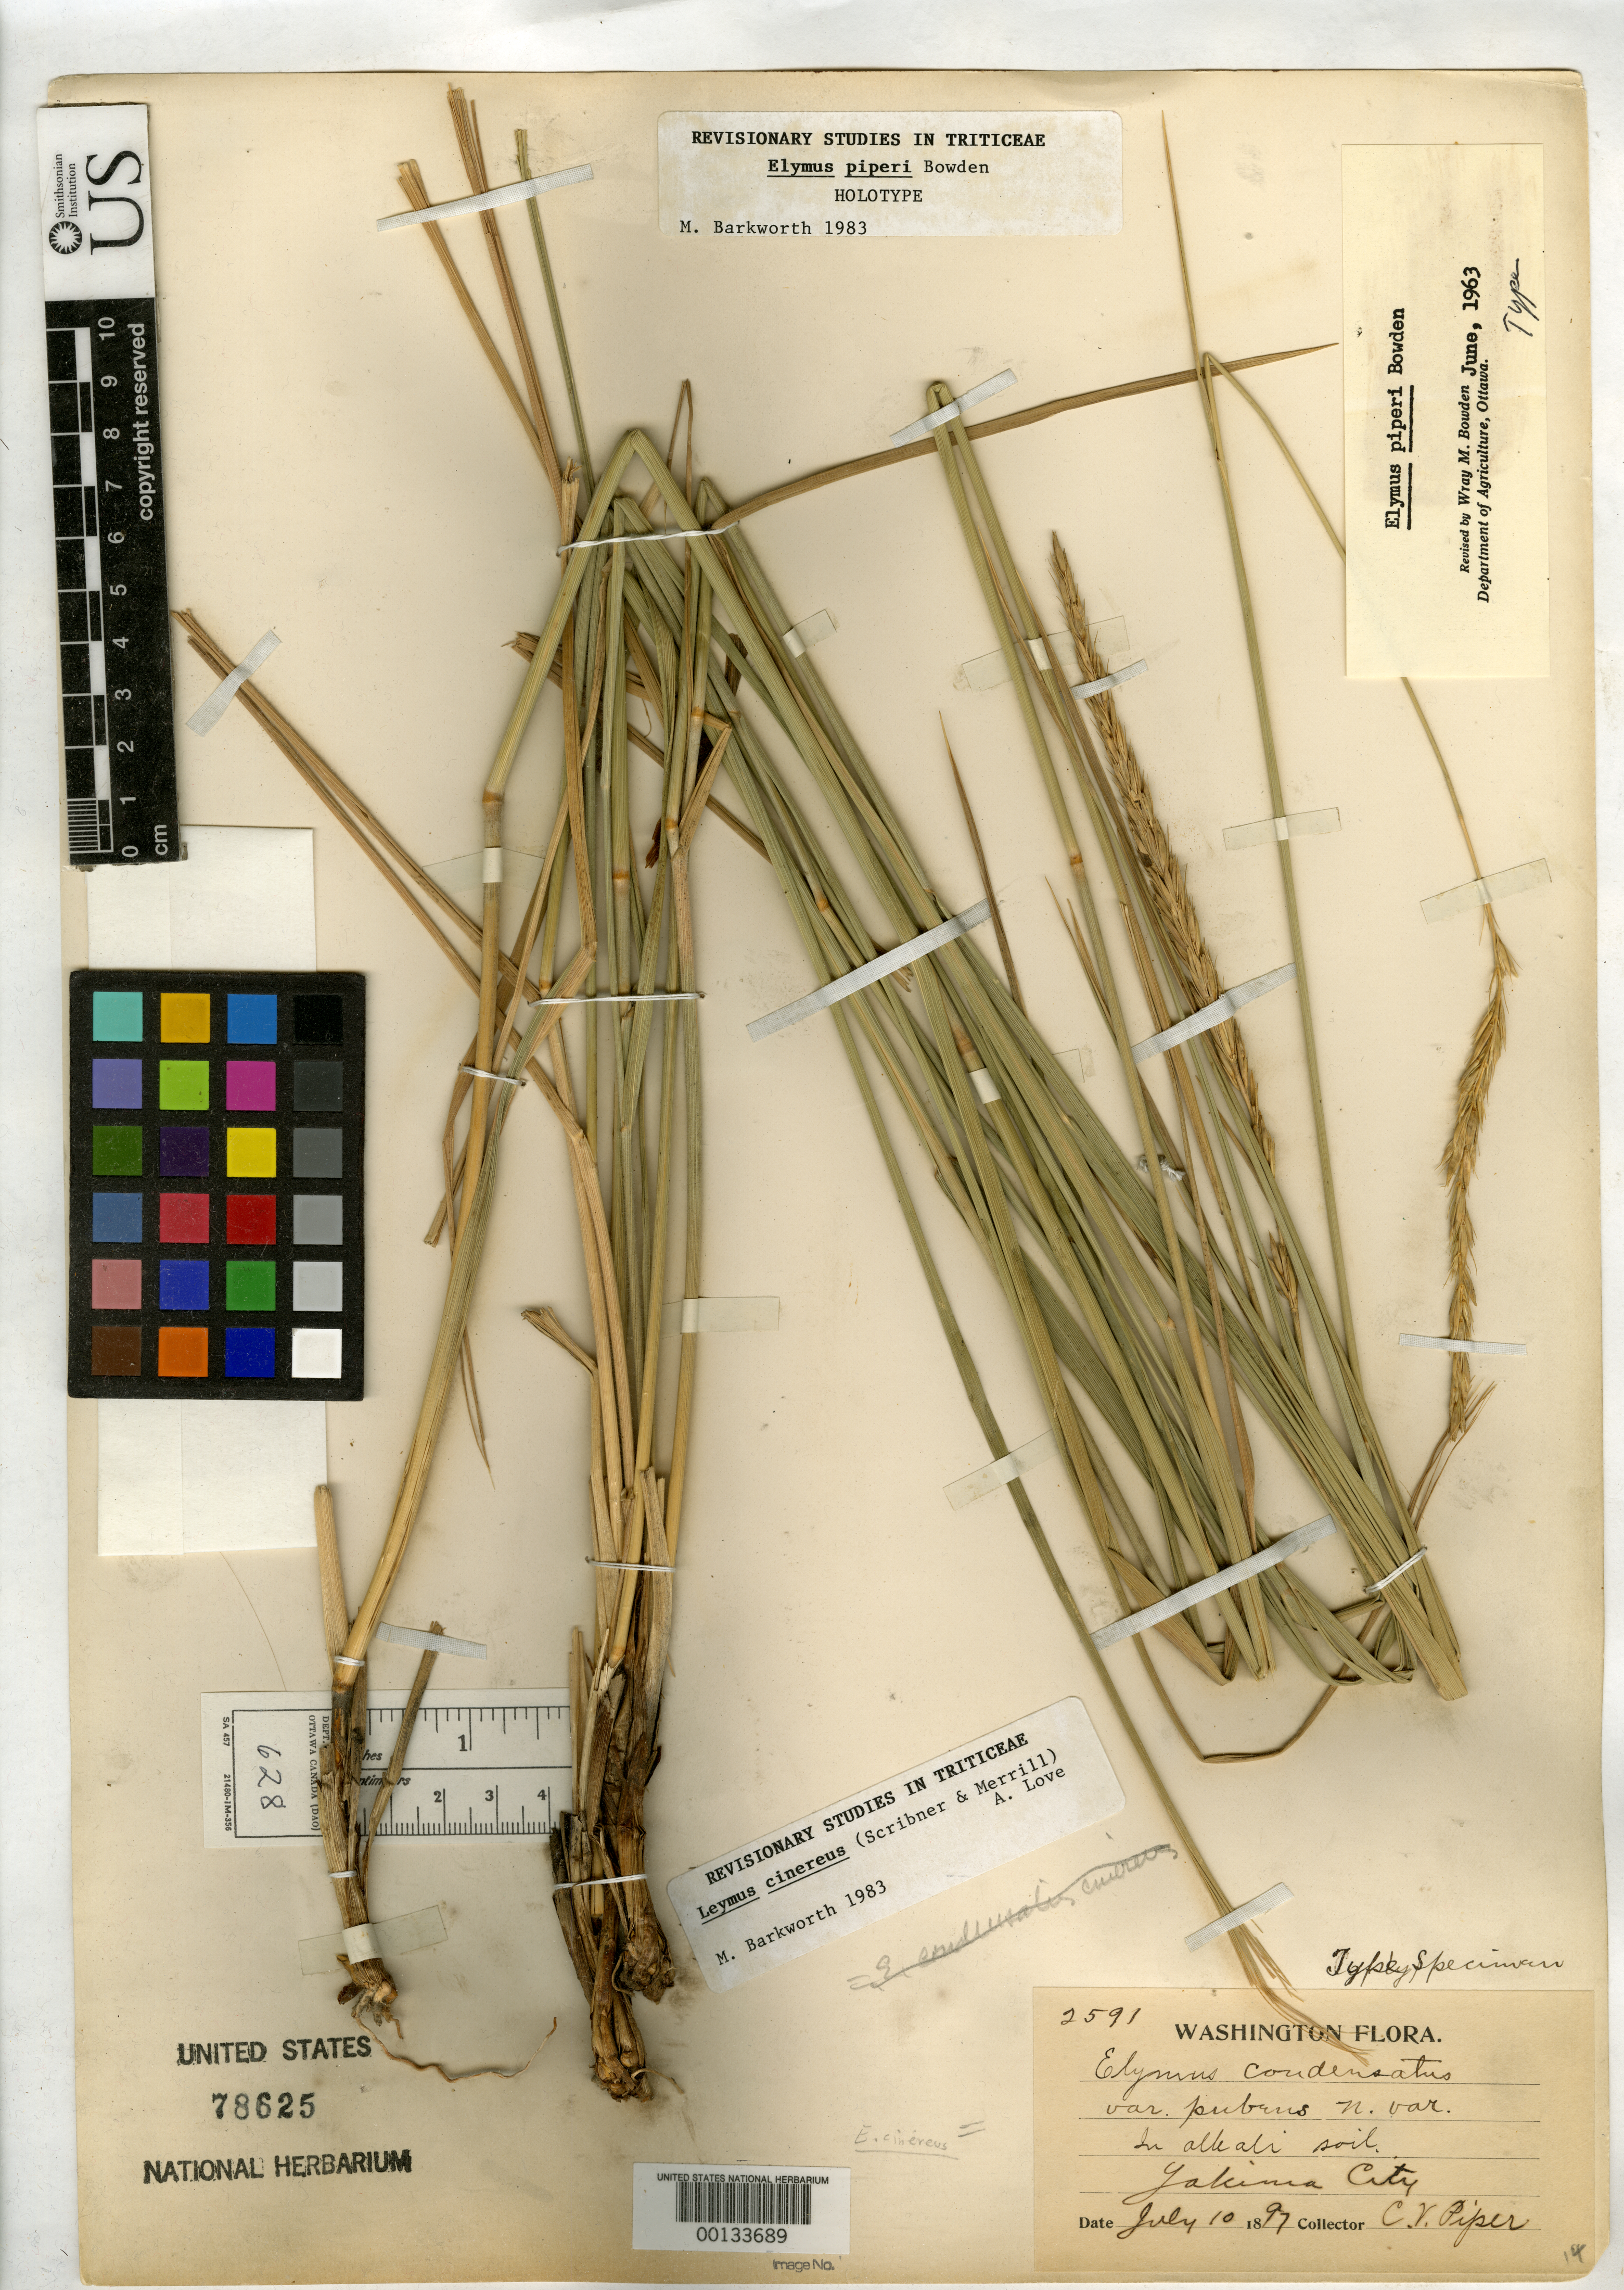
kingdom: Plantae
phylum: Tracheophyta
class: Liliopsida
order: Poales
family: Poaceae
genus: Elymus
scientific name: Elymus condensatus var. pubens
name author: Piper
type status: Holotype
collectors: C. V. Piper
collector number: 2591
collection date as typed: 10 Jul 1897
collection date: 1897-07-10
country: United States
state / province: Washington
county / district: Yakima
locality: Yakima City.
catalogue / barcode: US 78625